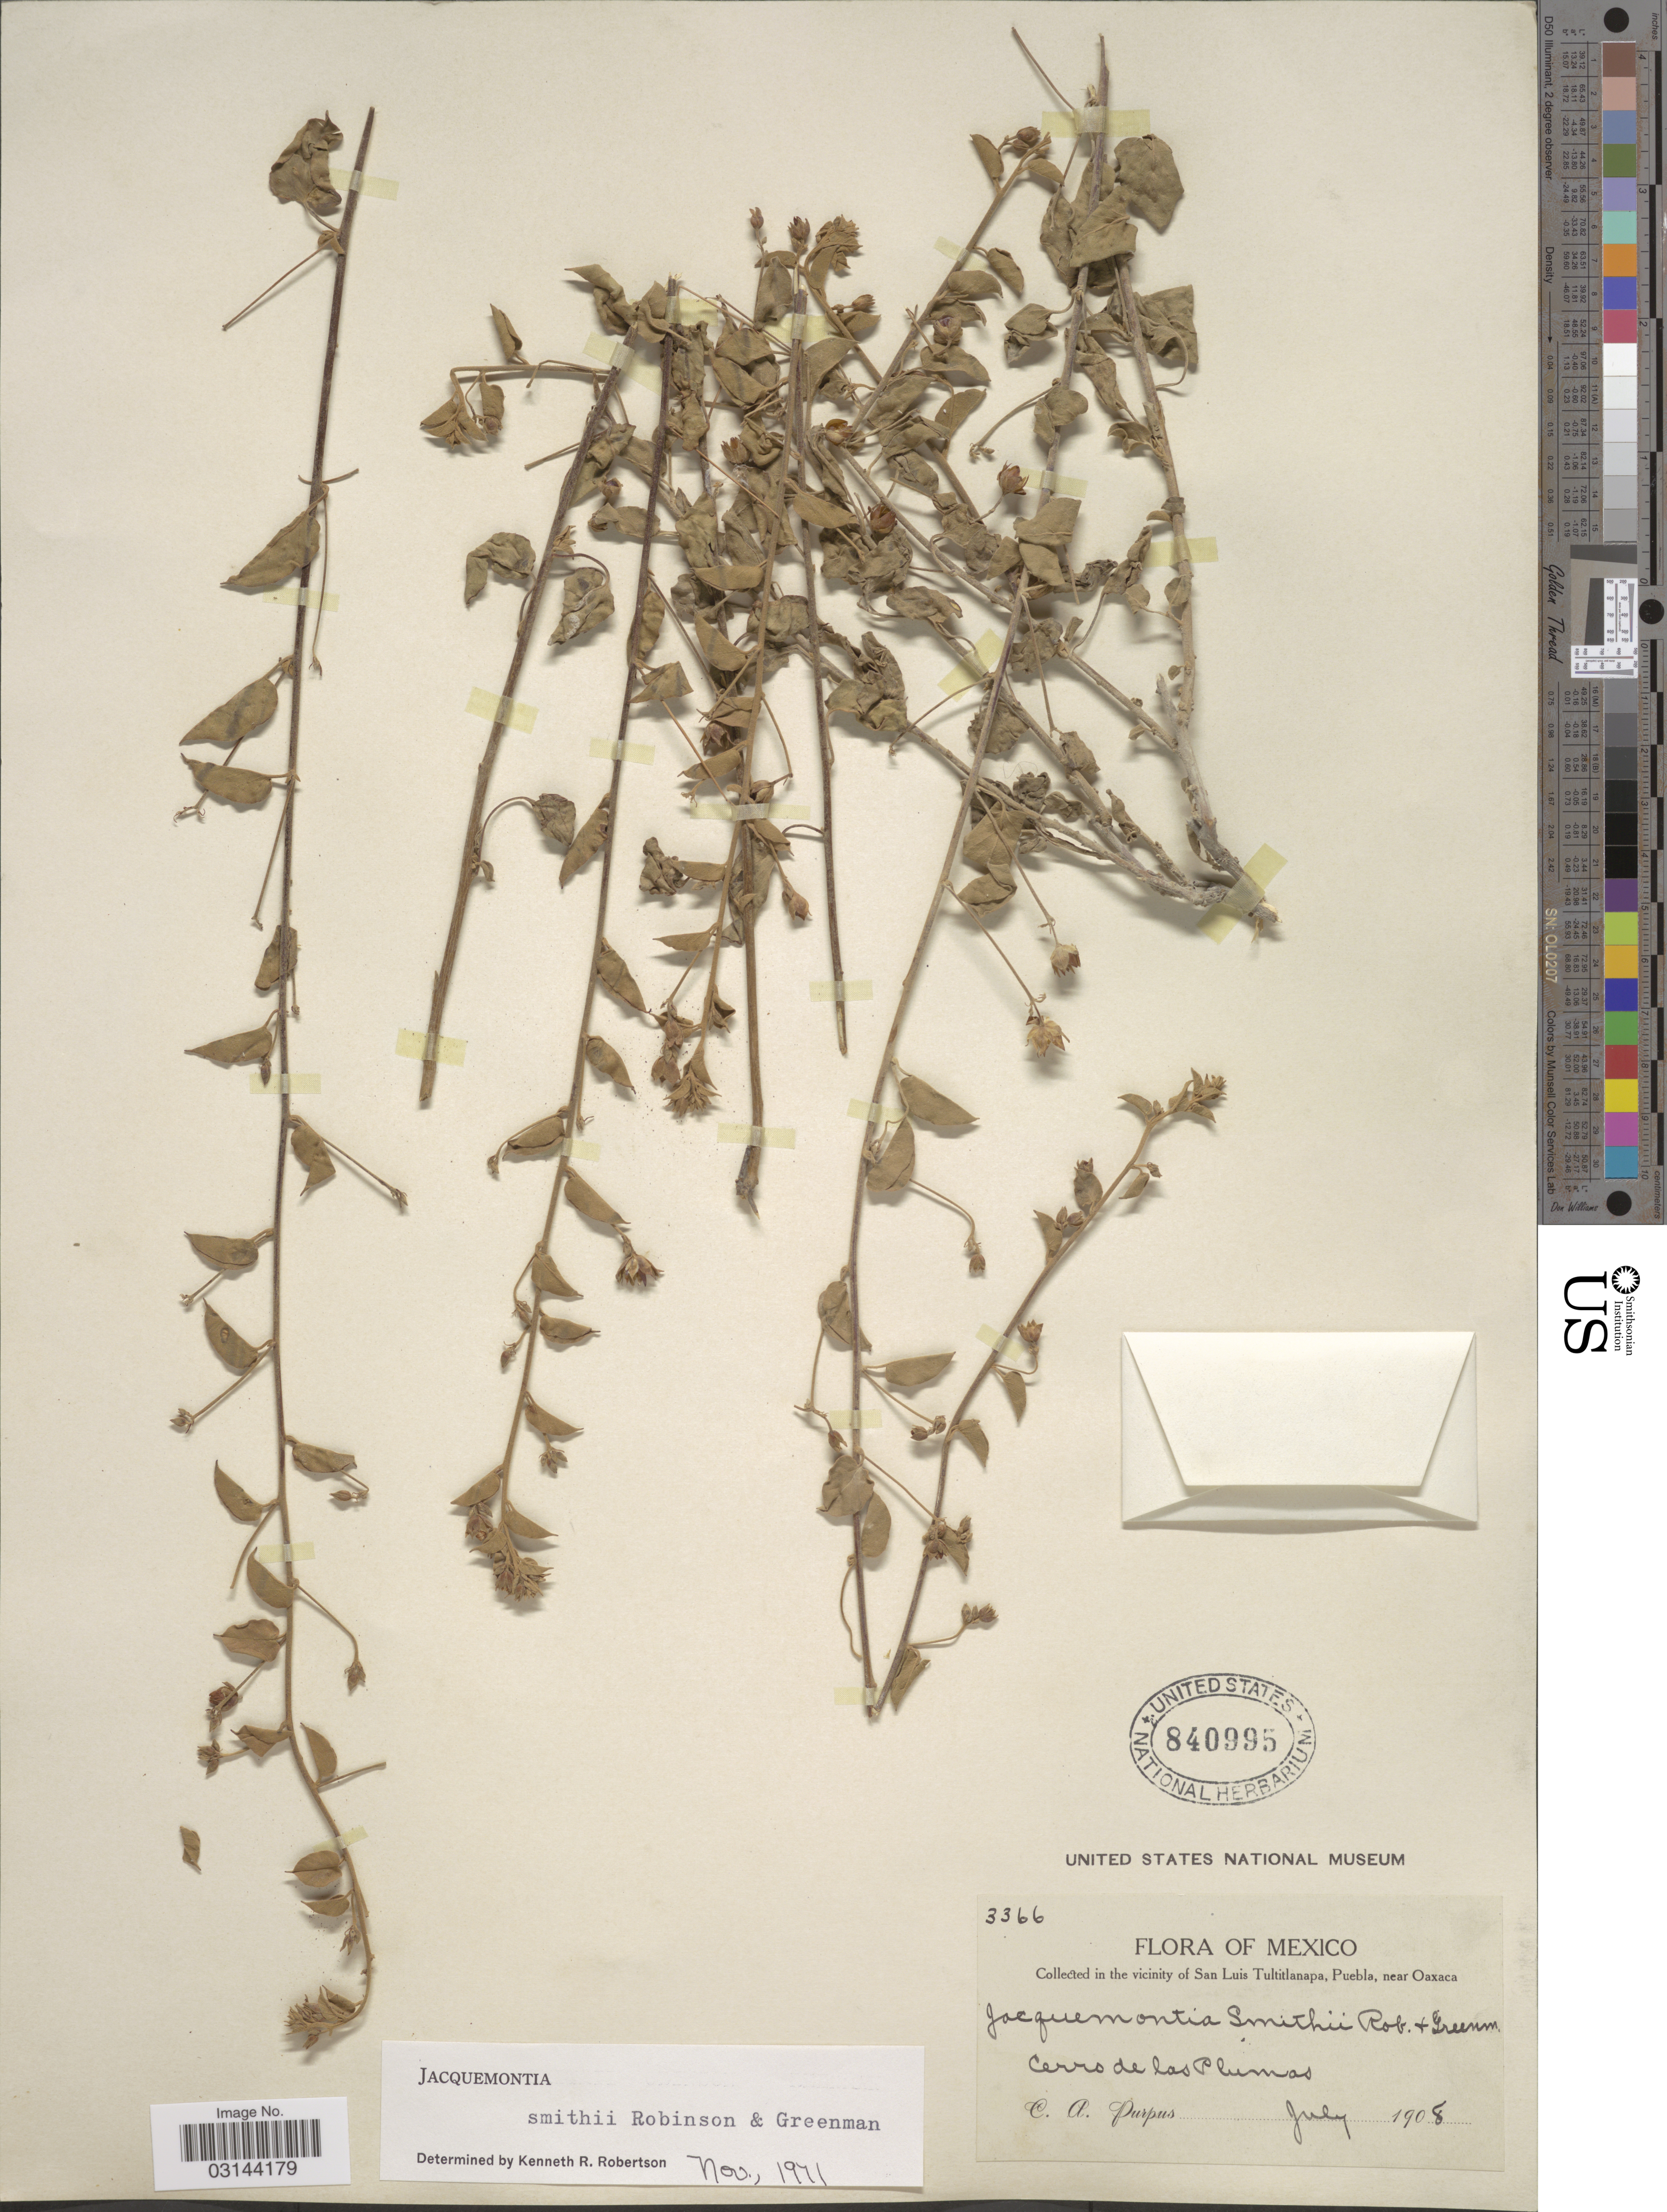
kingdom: Plantae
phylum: Tracheophyta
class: Magnoliopsida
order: Solanales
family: Convolvulaceae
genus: Jacquemontia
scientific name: Jacquemontia smithii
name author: B.L. Rob. & Greenm.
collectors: C. A. Purpus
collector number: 3366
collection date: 1908-07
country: Mexico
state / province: Oaxaca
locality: In the vicinity of San Luis Tultitlanapa, Puebla, near Oaxaca, Cerro de las Plumas.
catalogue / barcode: US 840995